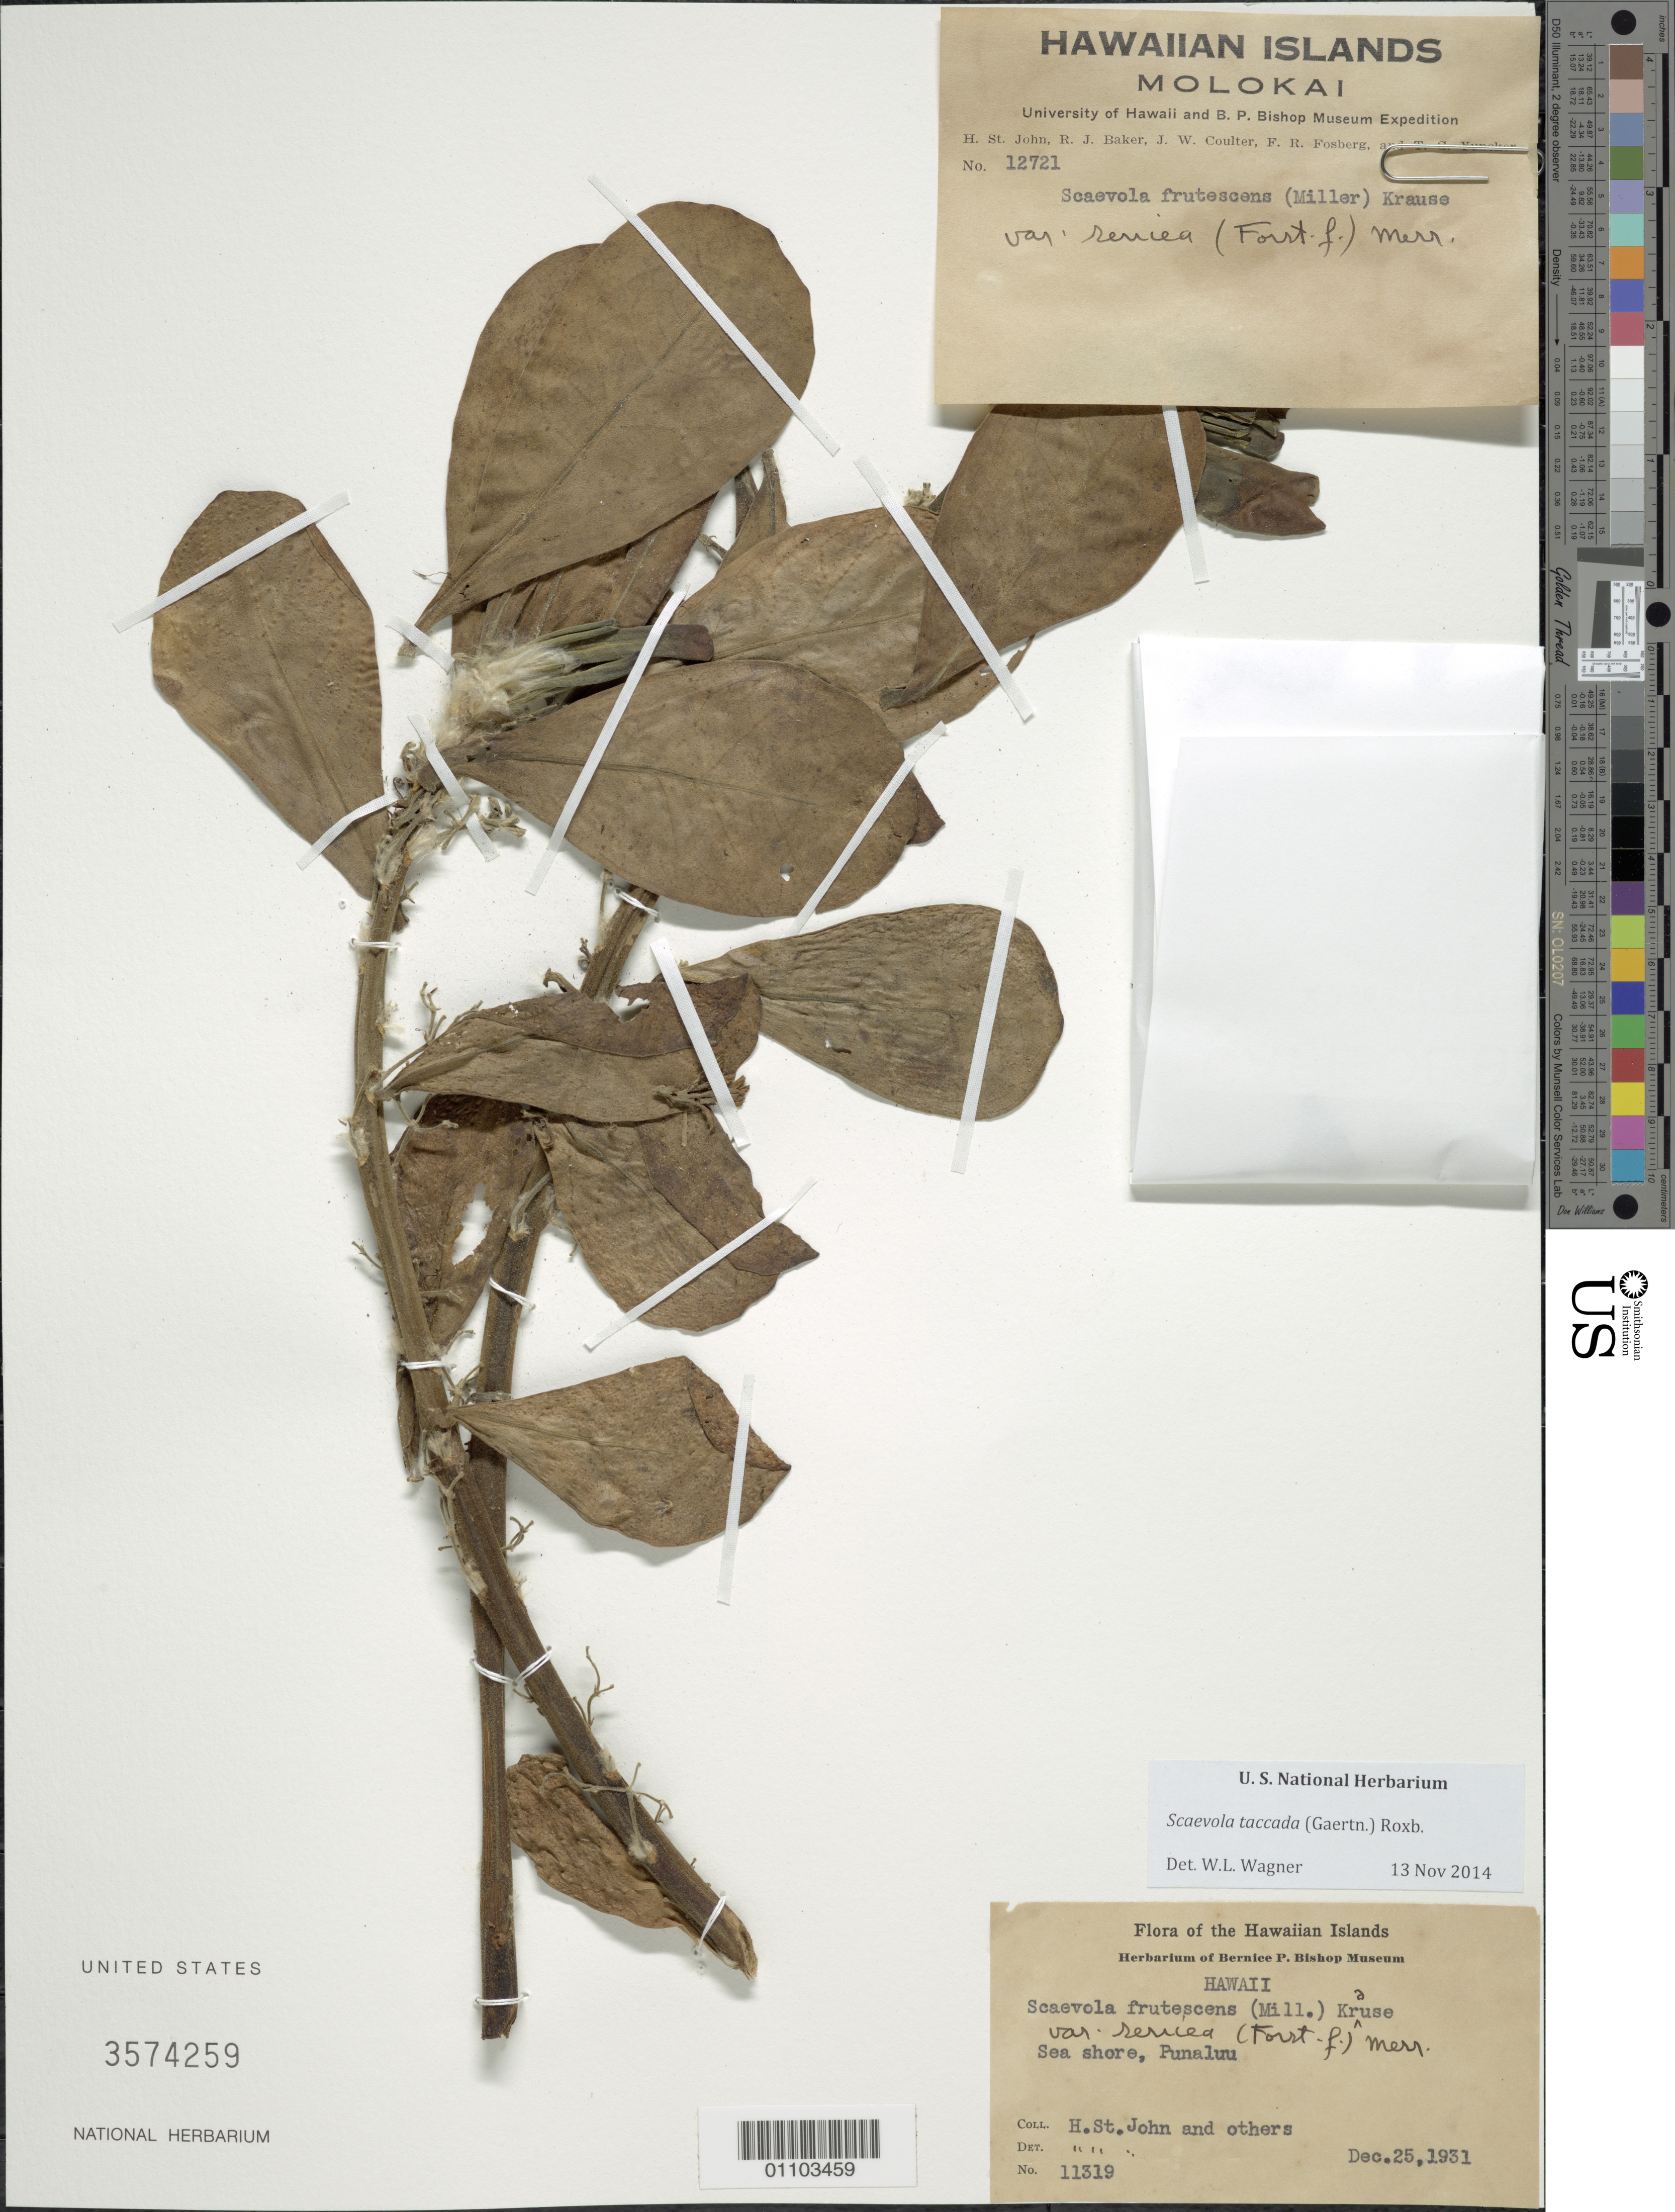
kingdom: Plantae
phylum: Tracheophyta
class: Magnoliopsida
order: Asterales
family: Goodeniaceae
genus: Scaevola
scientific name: Scaevola taccada var. taccada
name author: (Gaertn.) Roxb.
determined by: Wagner, W. L., (BOT), Smithsonian Institution - National Museum of Natural History (UNITED STATES)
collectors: H. St. John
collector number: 11319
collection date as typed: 25 Dec 1931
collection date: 1931-12-25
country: United States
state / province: Hawaii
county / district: Hawaii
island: Hawaii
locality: Near shore, Punaluu.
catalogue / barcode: US 3574259